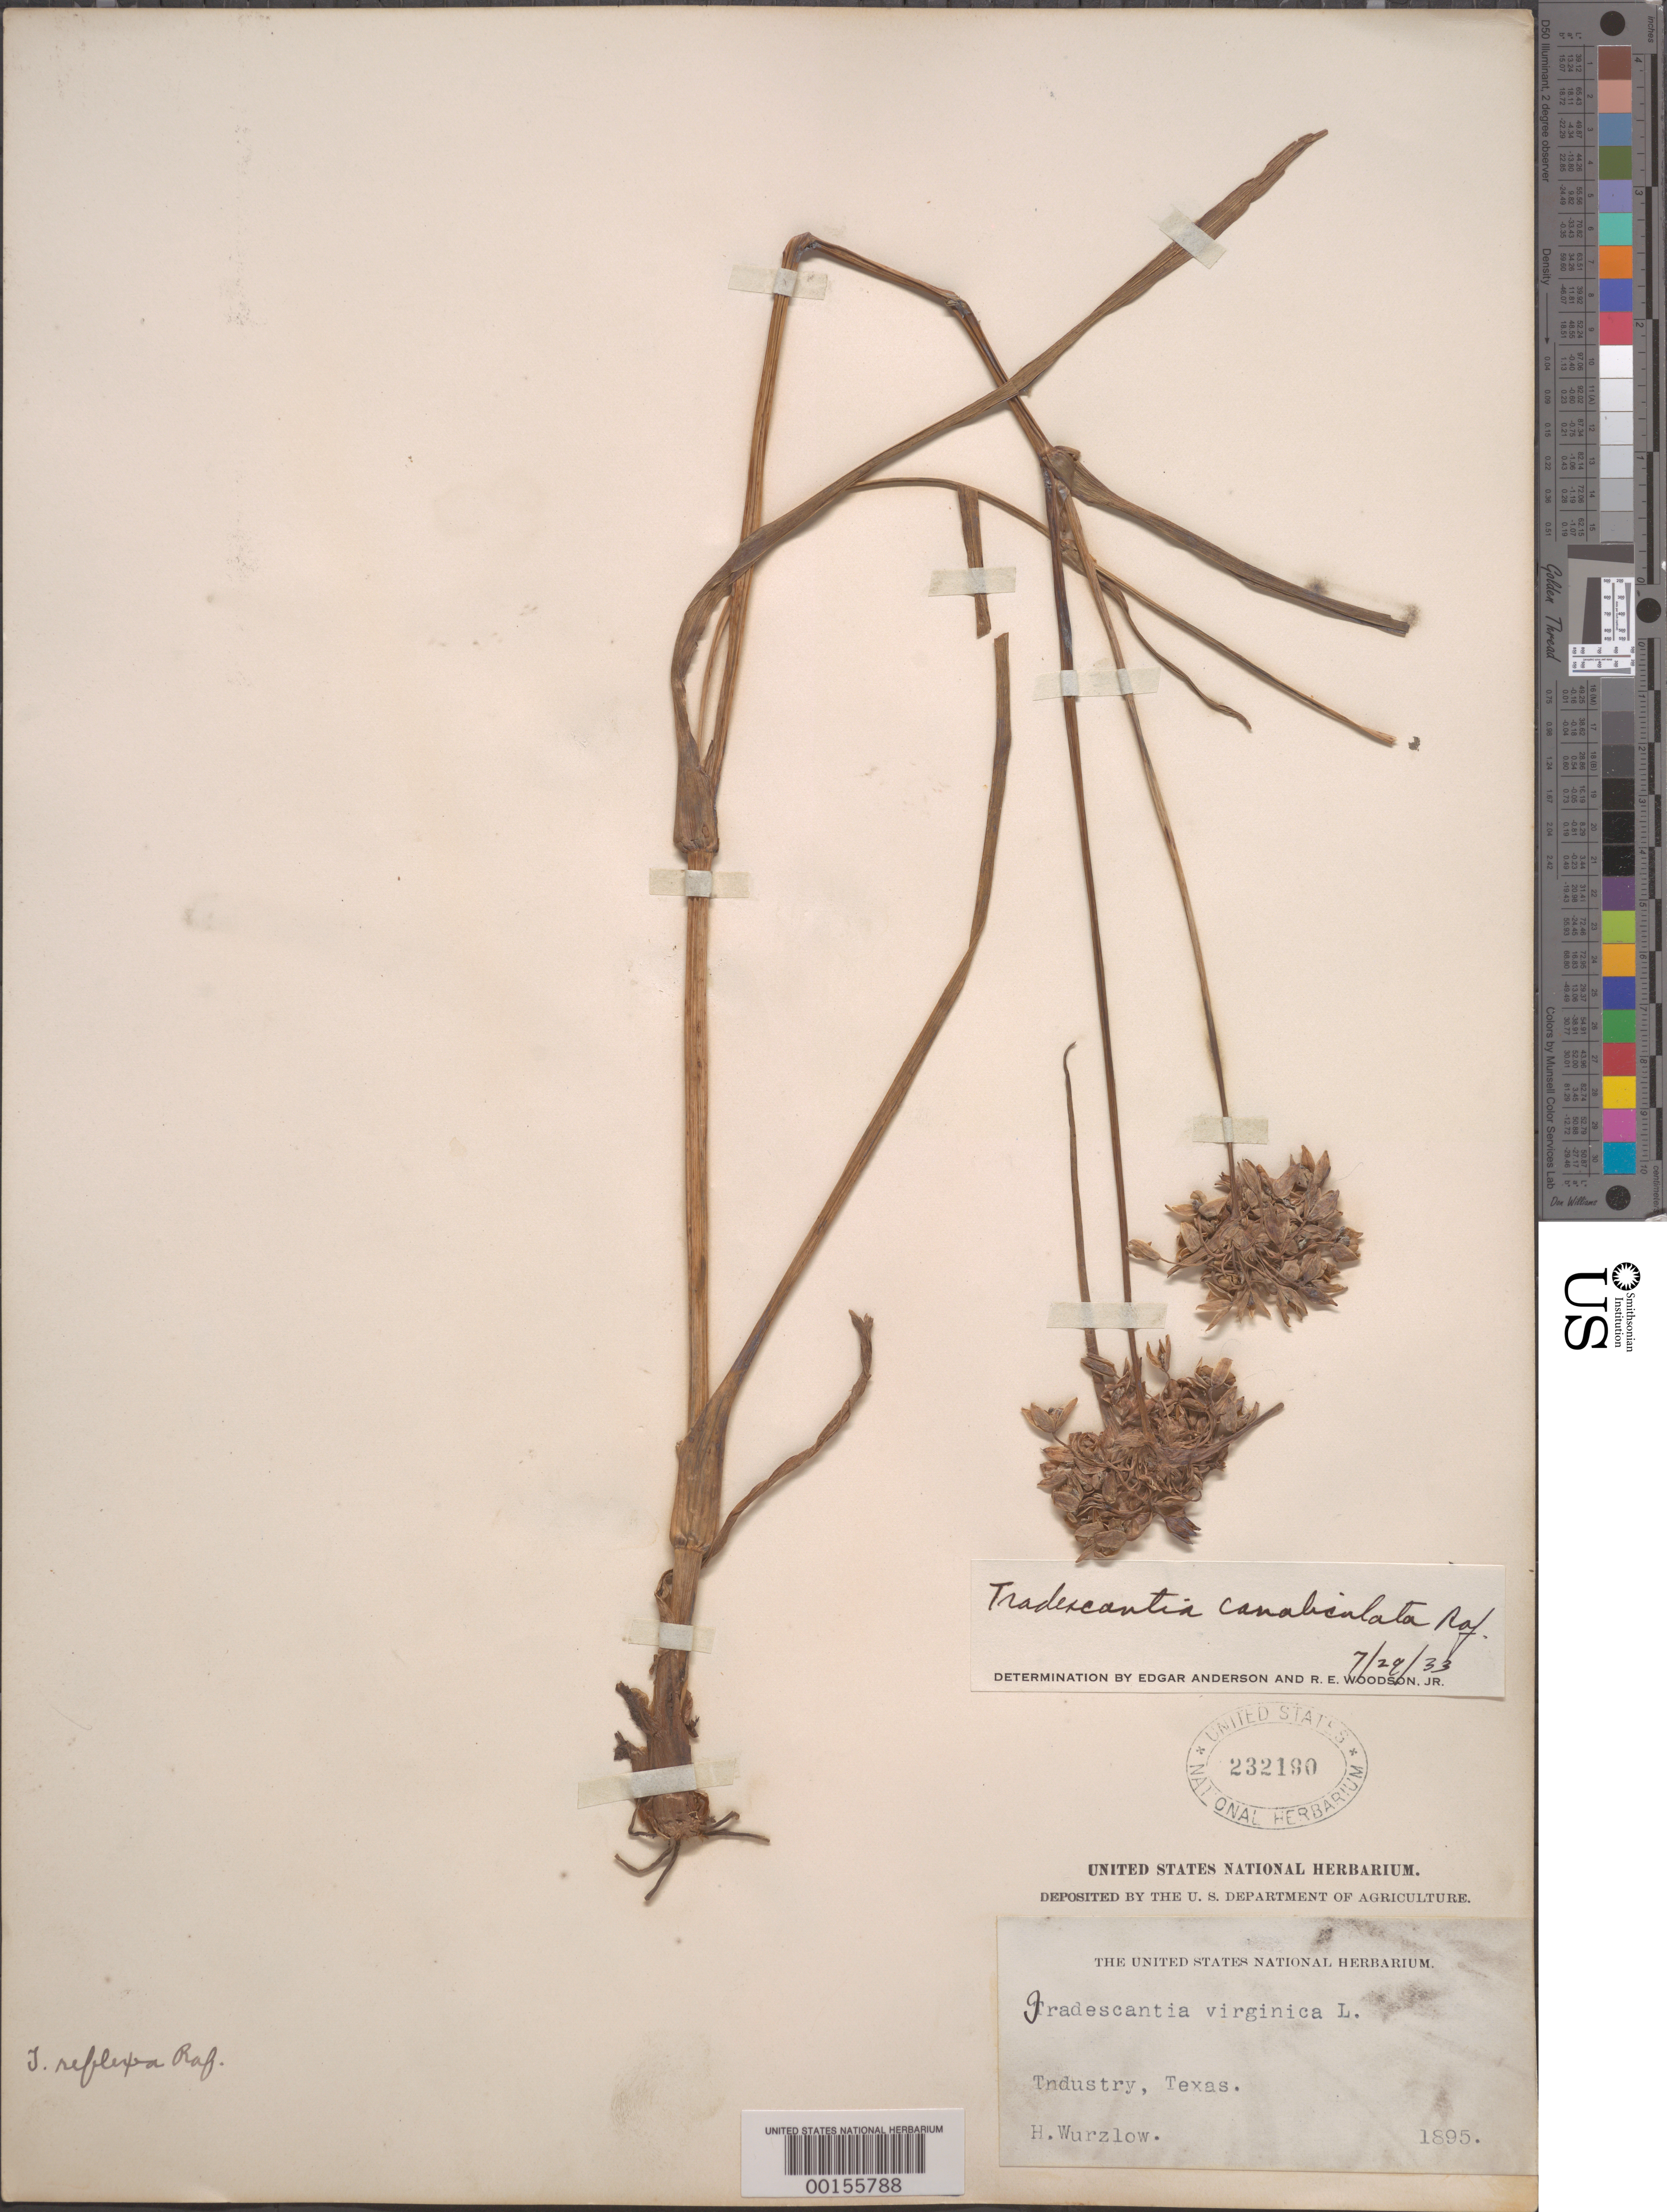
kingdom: Plantae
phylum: Tracheophyta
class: Liliopsida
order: Commelinales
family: Commelinaceae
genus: Tradescantia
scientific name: Tradescantia ohiensis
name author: Raf.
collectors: H. Wurzlow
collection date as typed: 1895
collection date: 1895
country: United States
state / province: Texas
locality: Industry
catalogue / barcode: US 232190